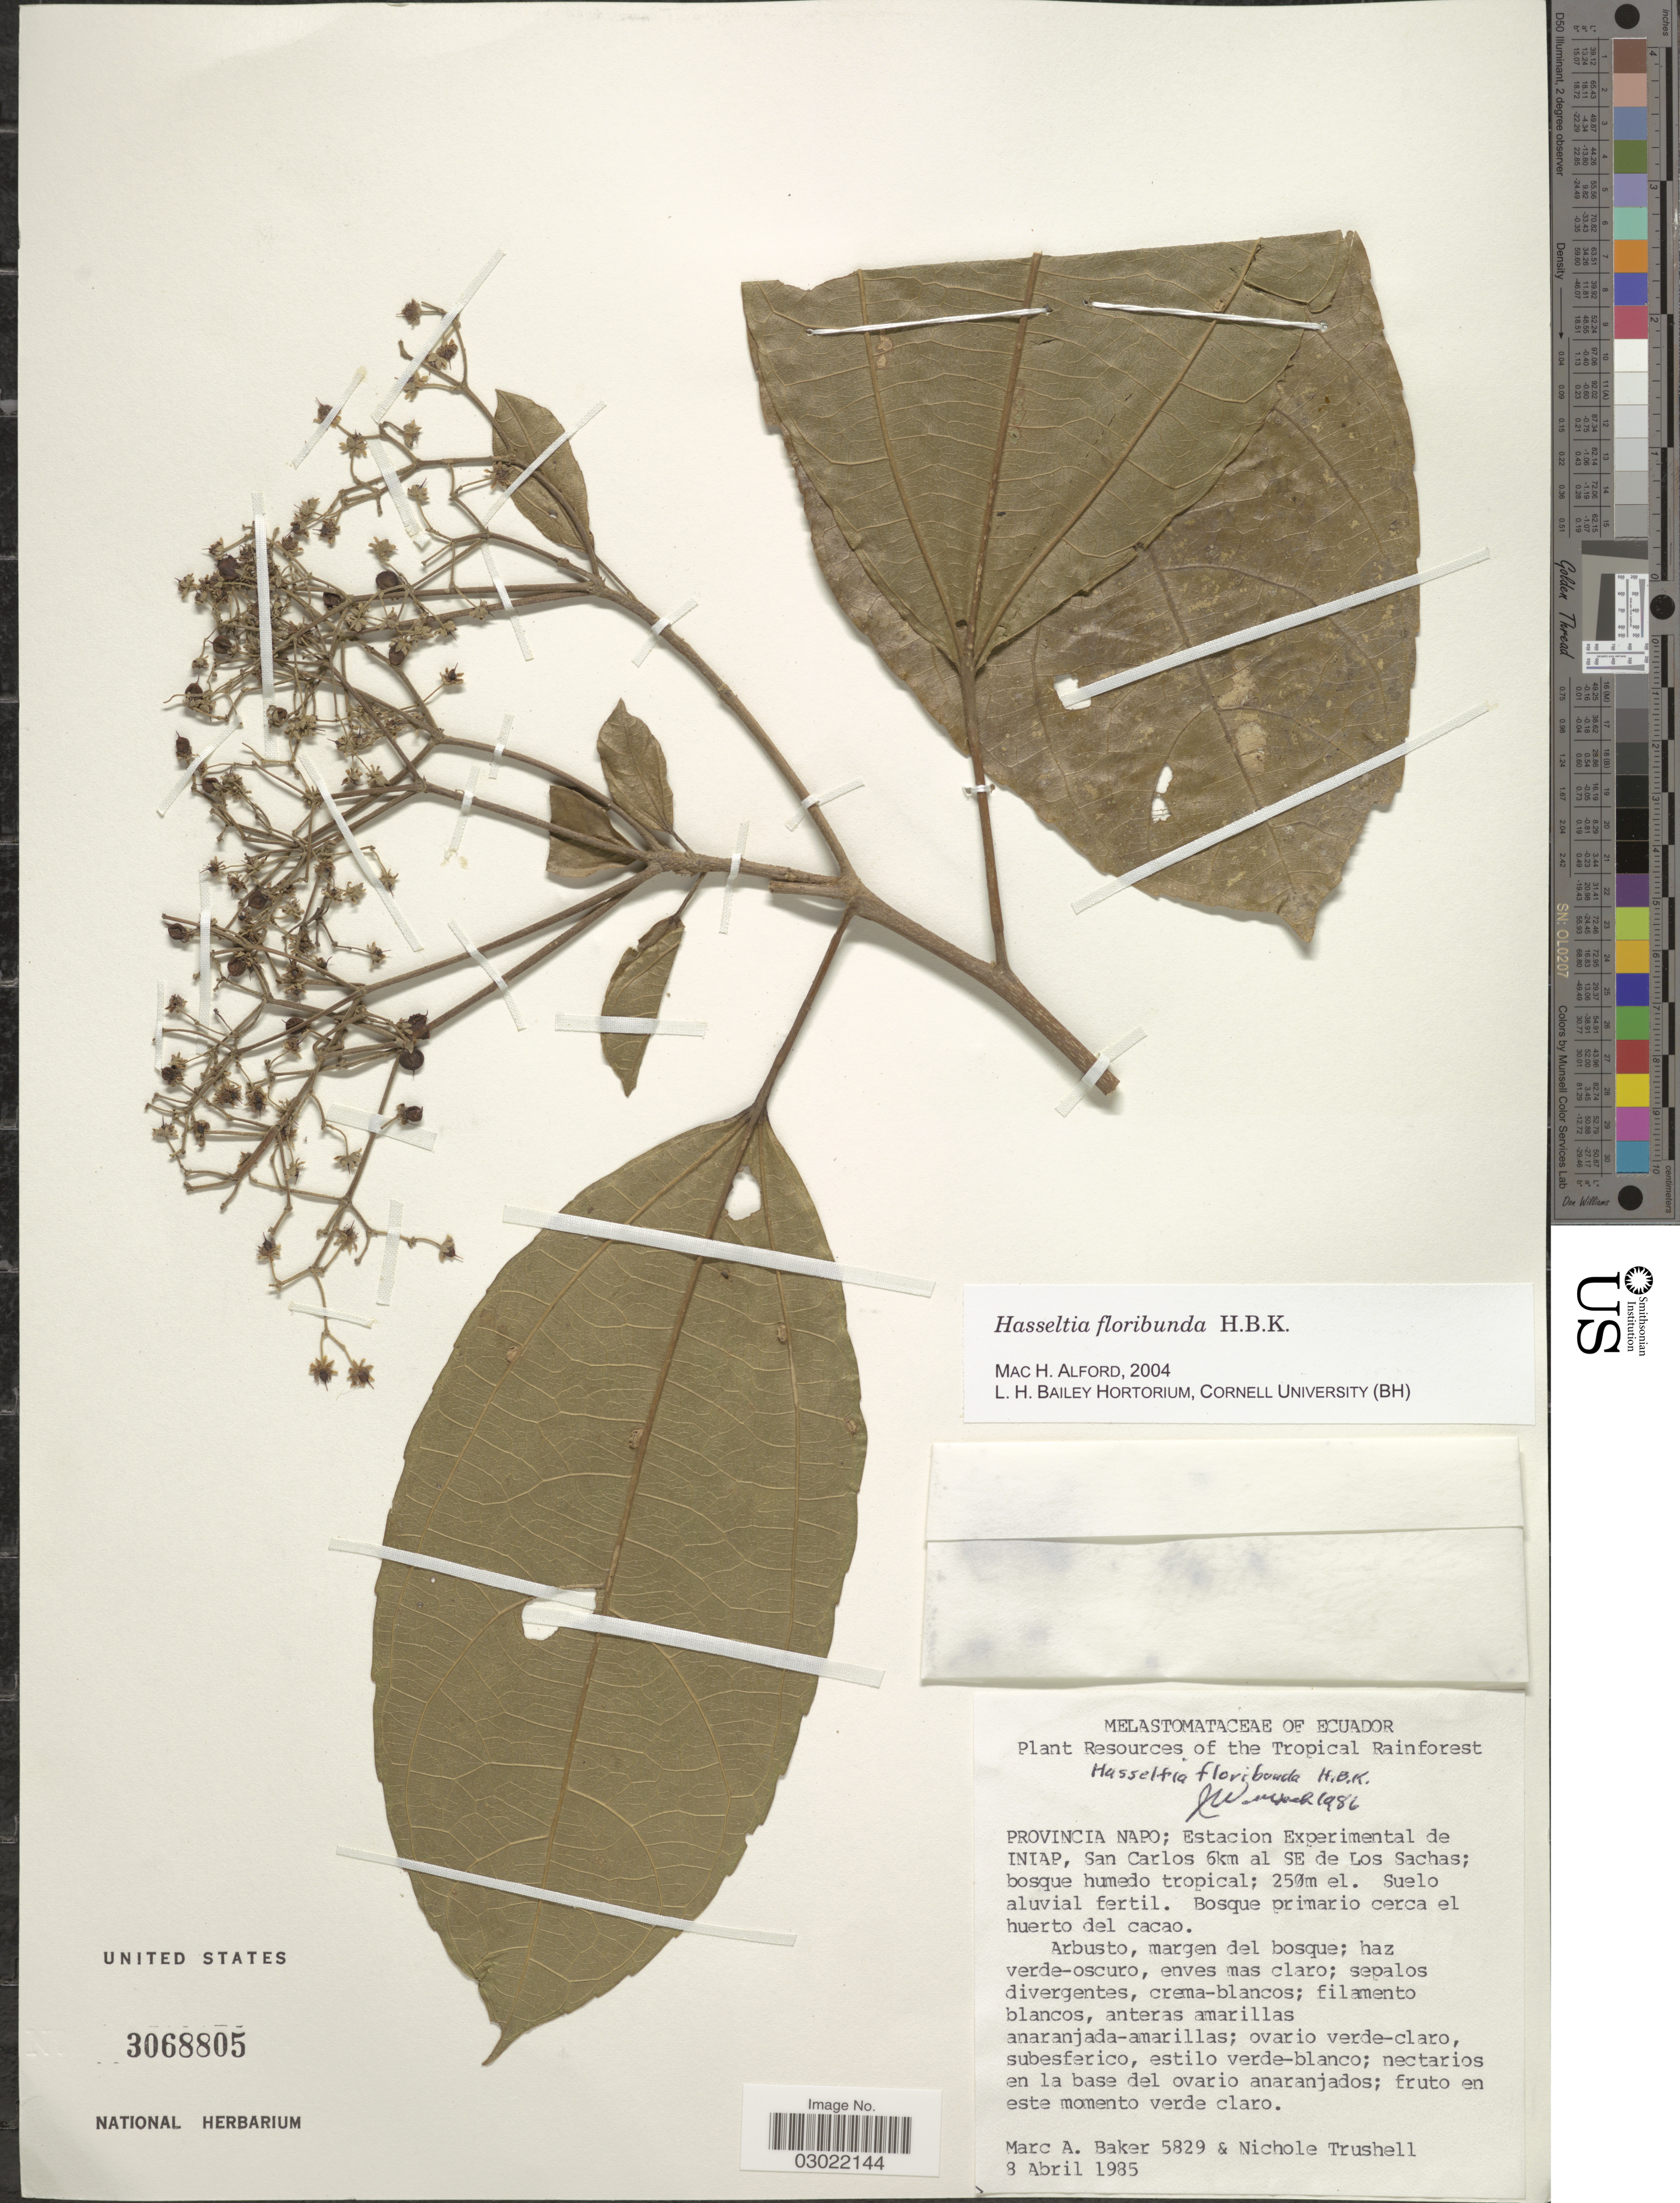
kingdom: Plantae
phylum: Tracheophyta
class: Magnoliopsida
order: Malpighiales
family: Salicaceae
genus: Hasseltia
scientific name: Hasseltia floribunda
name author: Kunth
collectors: M. A. Baker & N. Trushell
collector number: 5829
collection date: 1985-04-08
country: Ecuador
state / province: Napo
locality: Estacion Experimental de INIAP, San Carlos 6km al SE de Los Sachas.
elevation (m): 250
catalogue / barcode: US 3068805